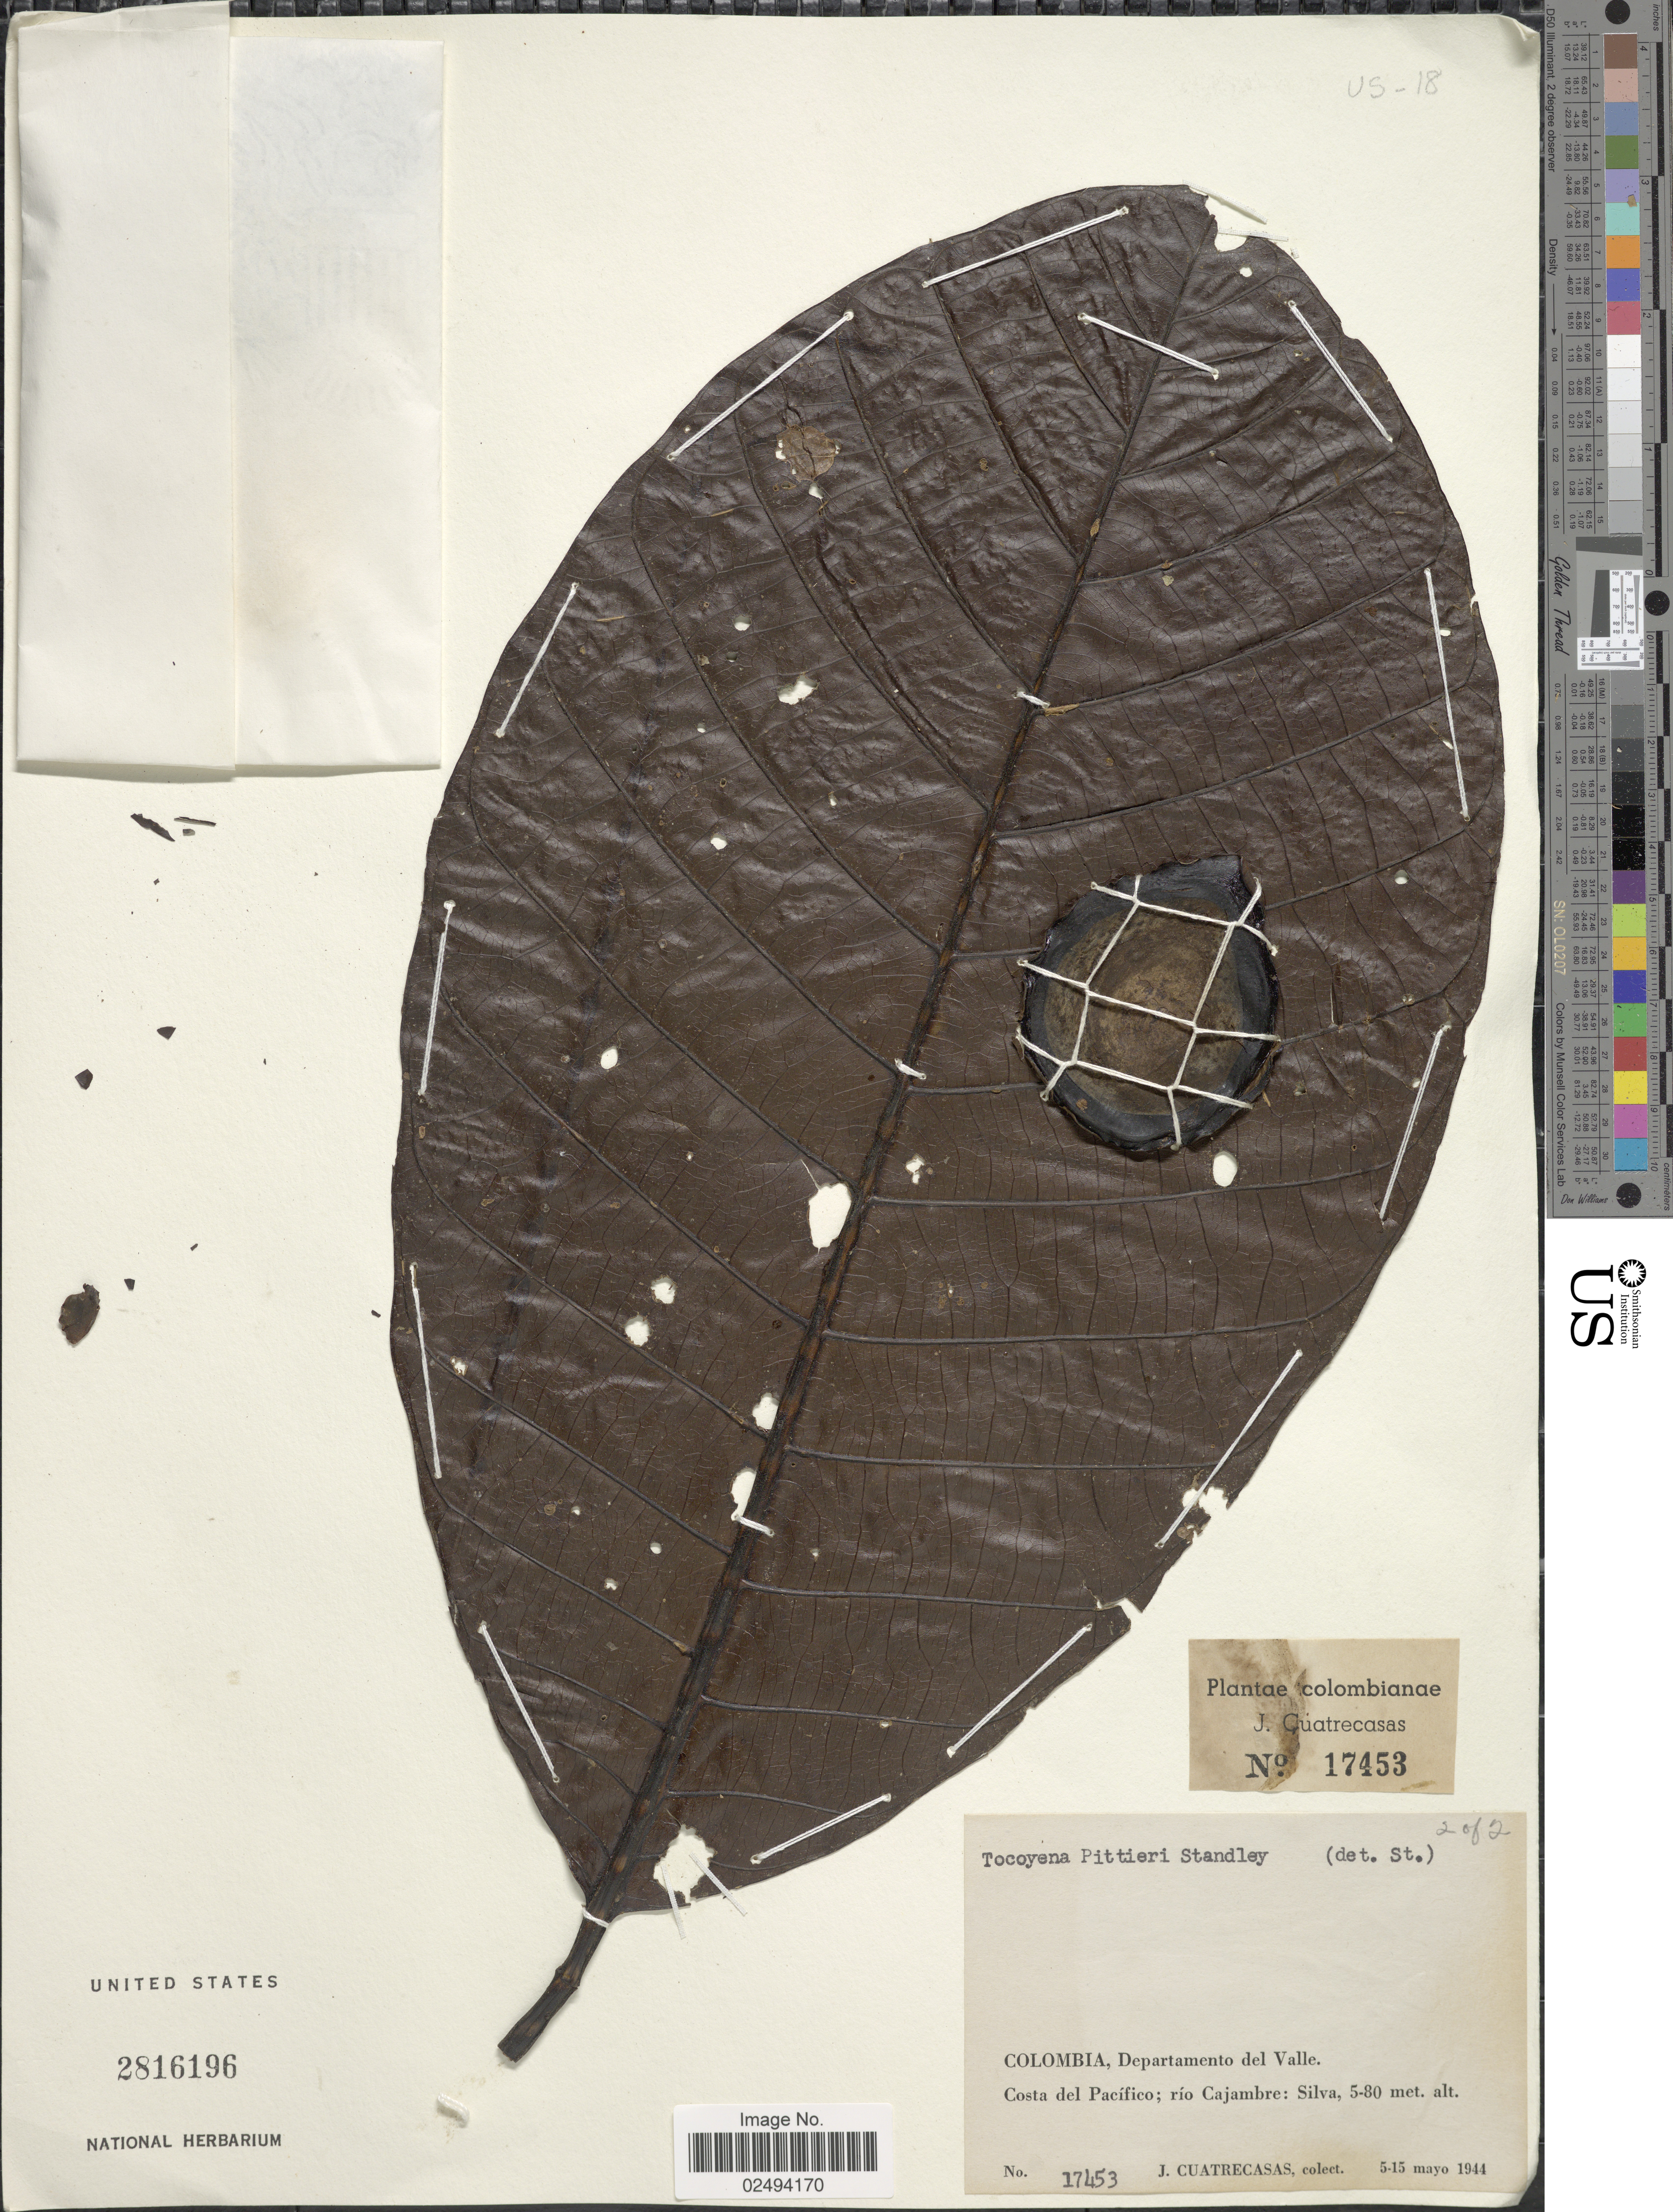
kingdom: Plantae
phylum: Tracheophyta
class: Magnoliopsida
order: Gentianales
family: Rubiaceae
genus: Tocoyena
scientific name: Tocoyena pittieri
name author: (Standl.) Standl.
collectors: J. Cuatrecasas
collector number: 17453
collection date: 1944-05-05/1944-05-15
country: Colombia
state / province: Valle del Cauca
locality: Departamento del Valle, Costa del Pacífico; rio Cajambre: Silva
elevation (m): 5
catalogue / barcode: US 2816196